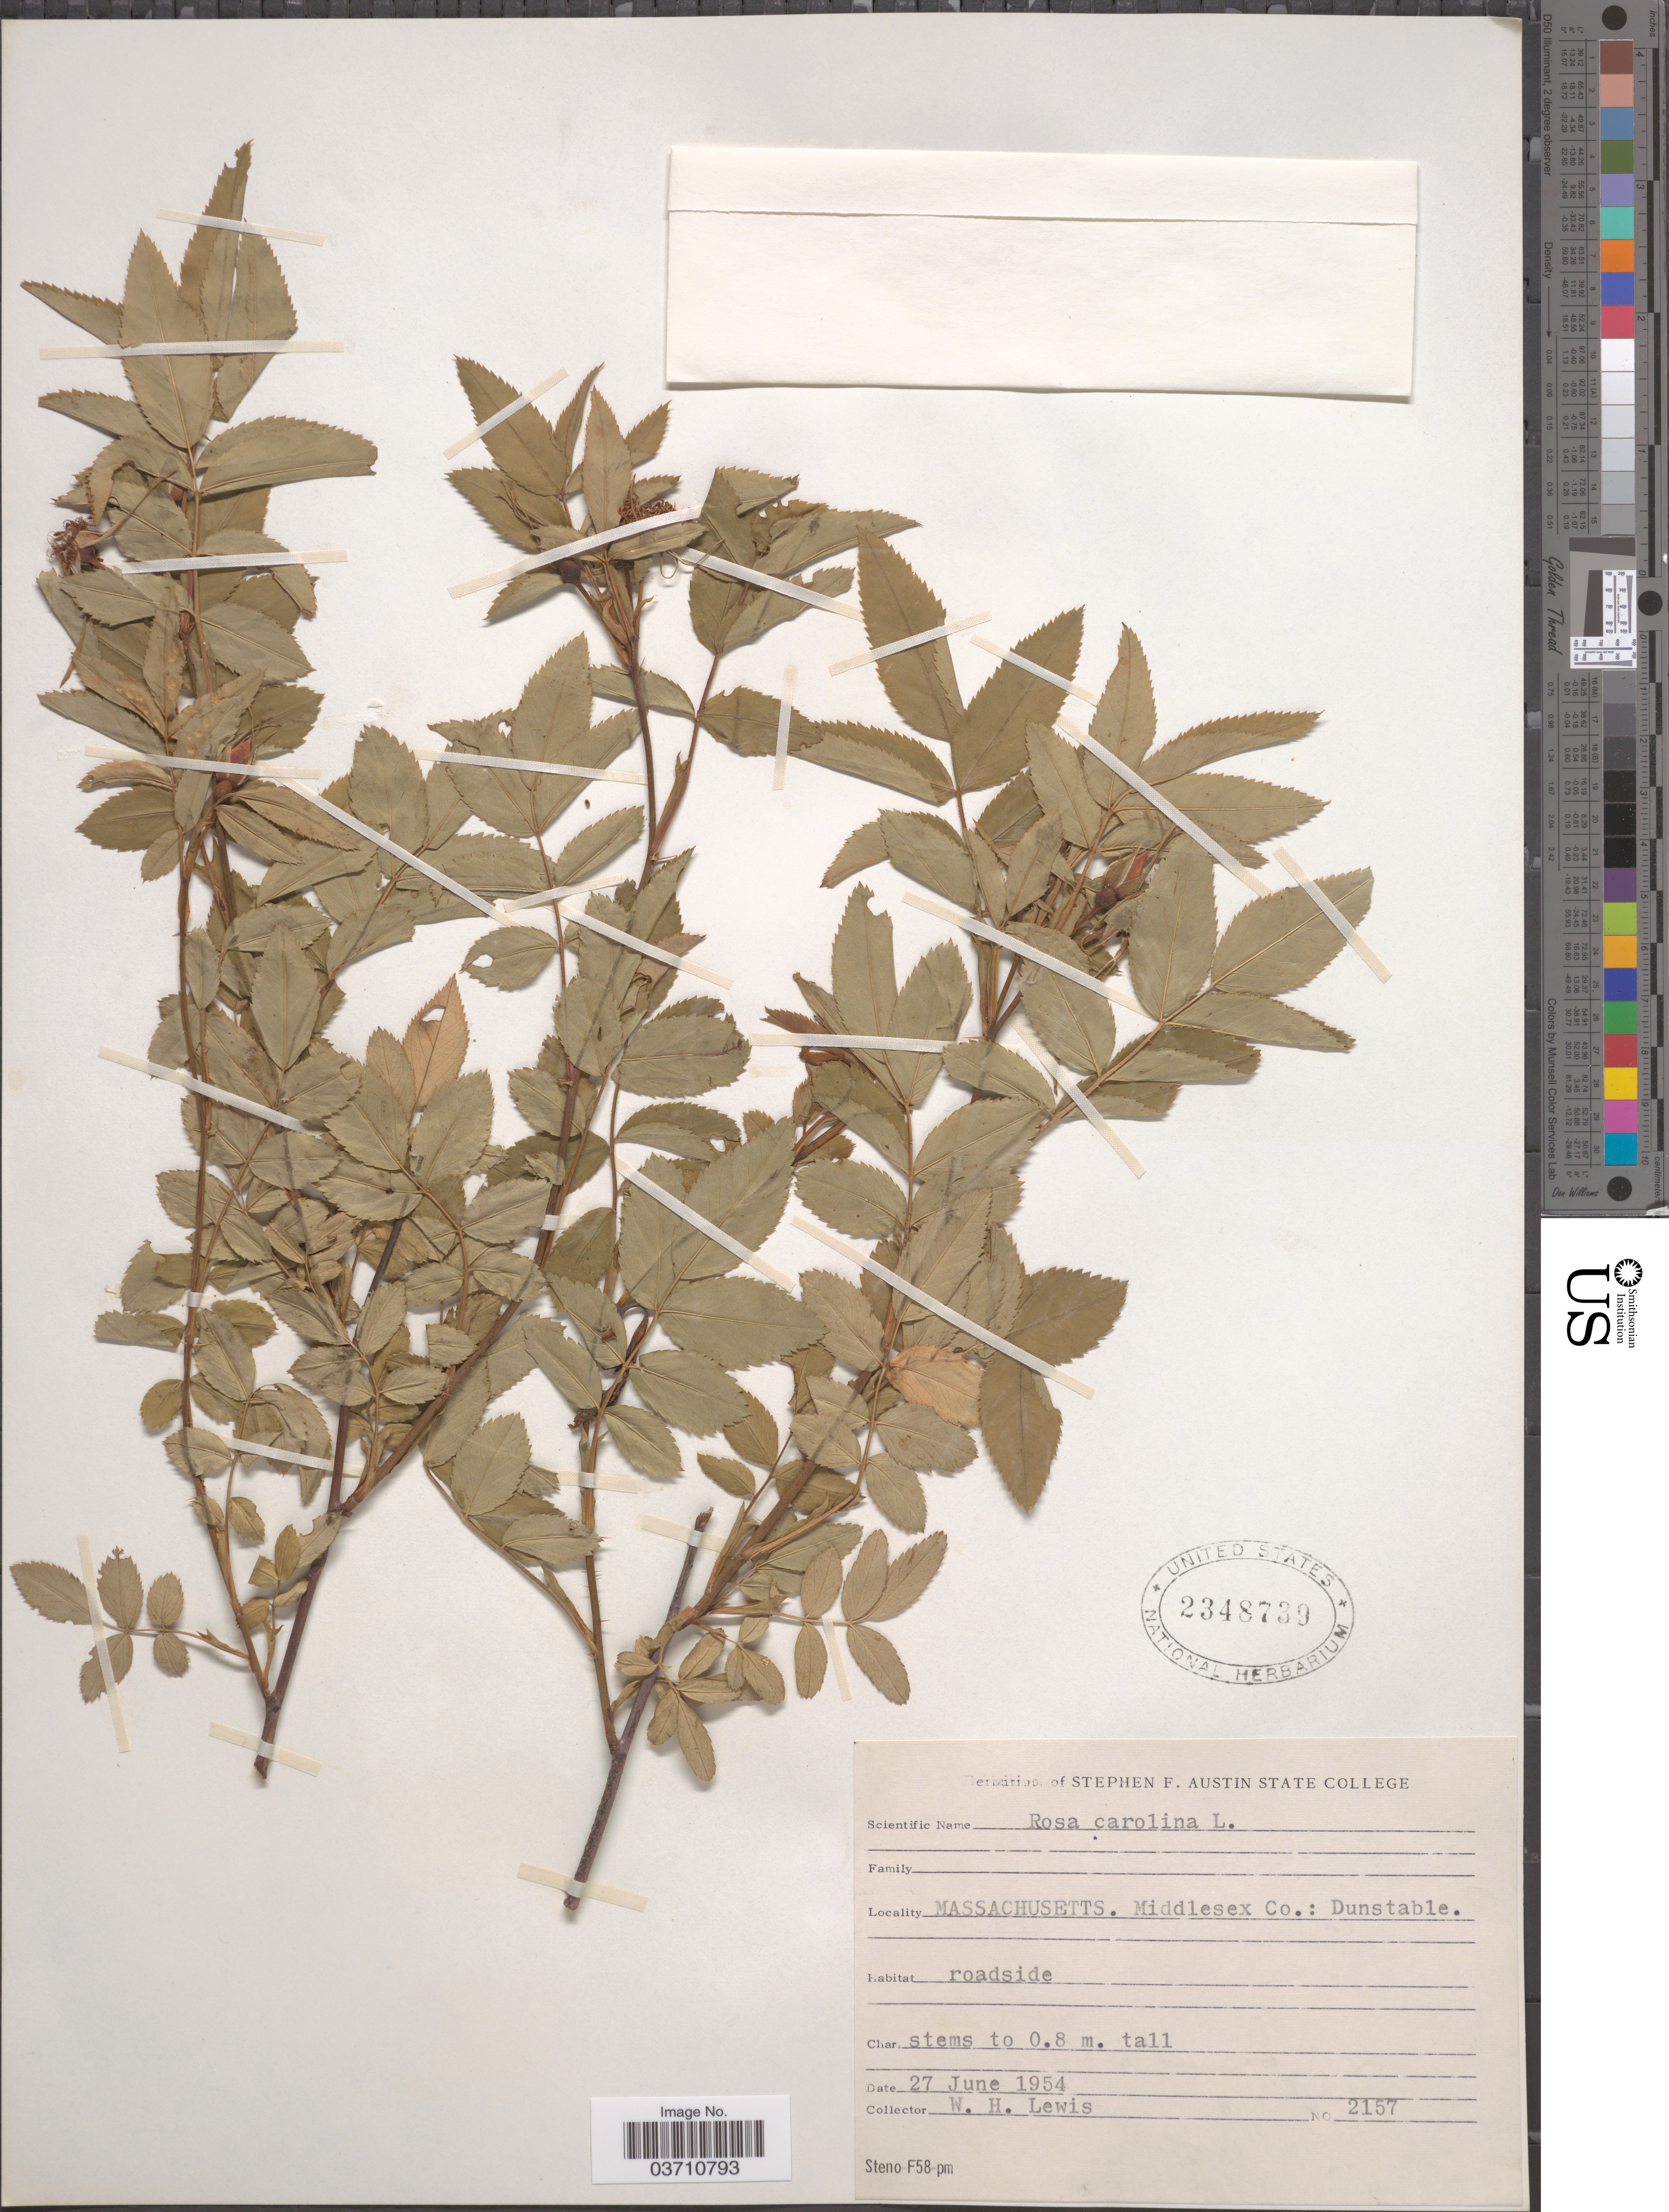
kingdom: Plantae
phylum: Tracheophyta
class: Magnoliopsida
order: Rosales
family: Rosaceae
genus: Rosa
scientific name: Rosa carolina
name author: L.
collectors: W. H. Lewis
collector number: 2157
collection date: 1954-06-27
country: United States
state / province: Massachusetts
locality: Middlesex Co.: Dunstable.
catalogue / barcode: US 2348739